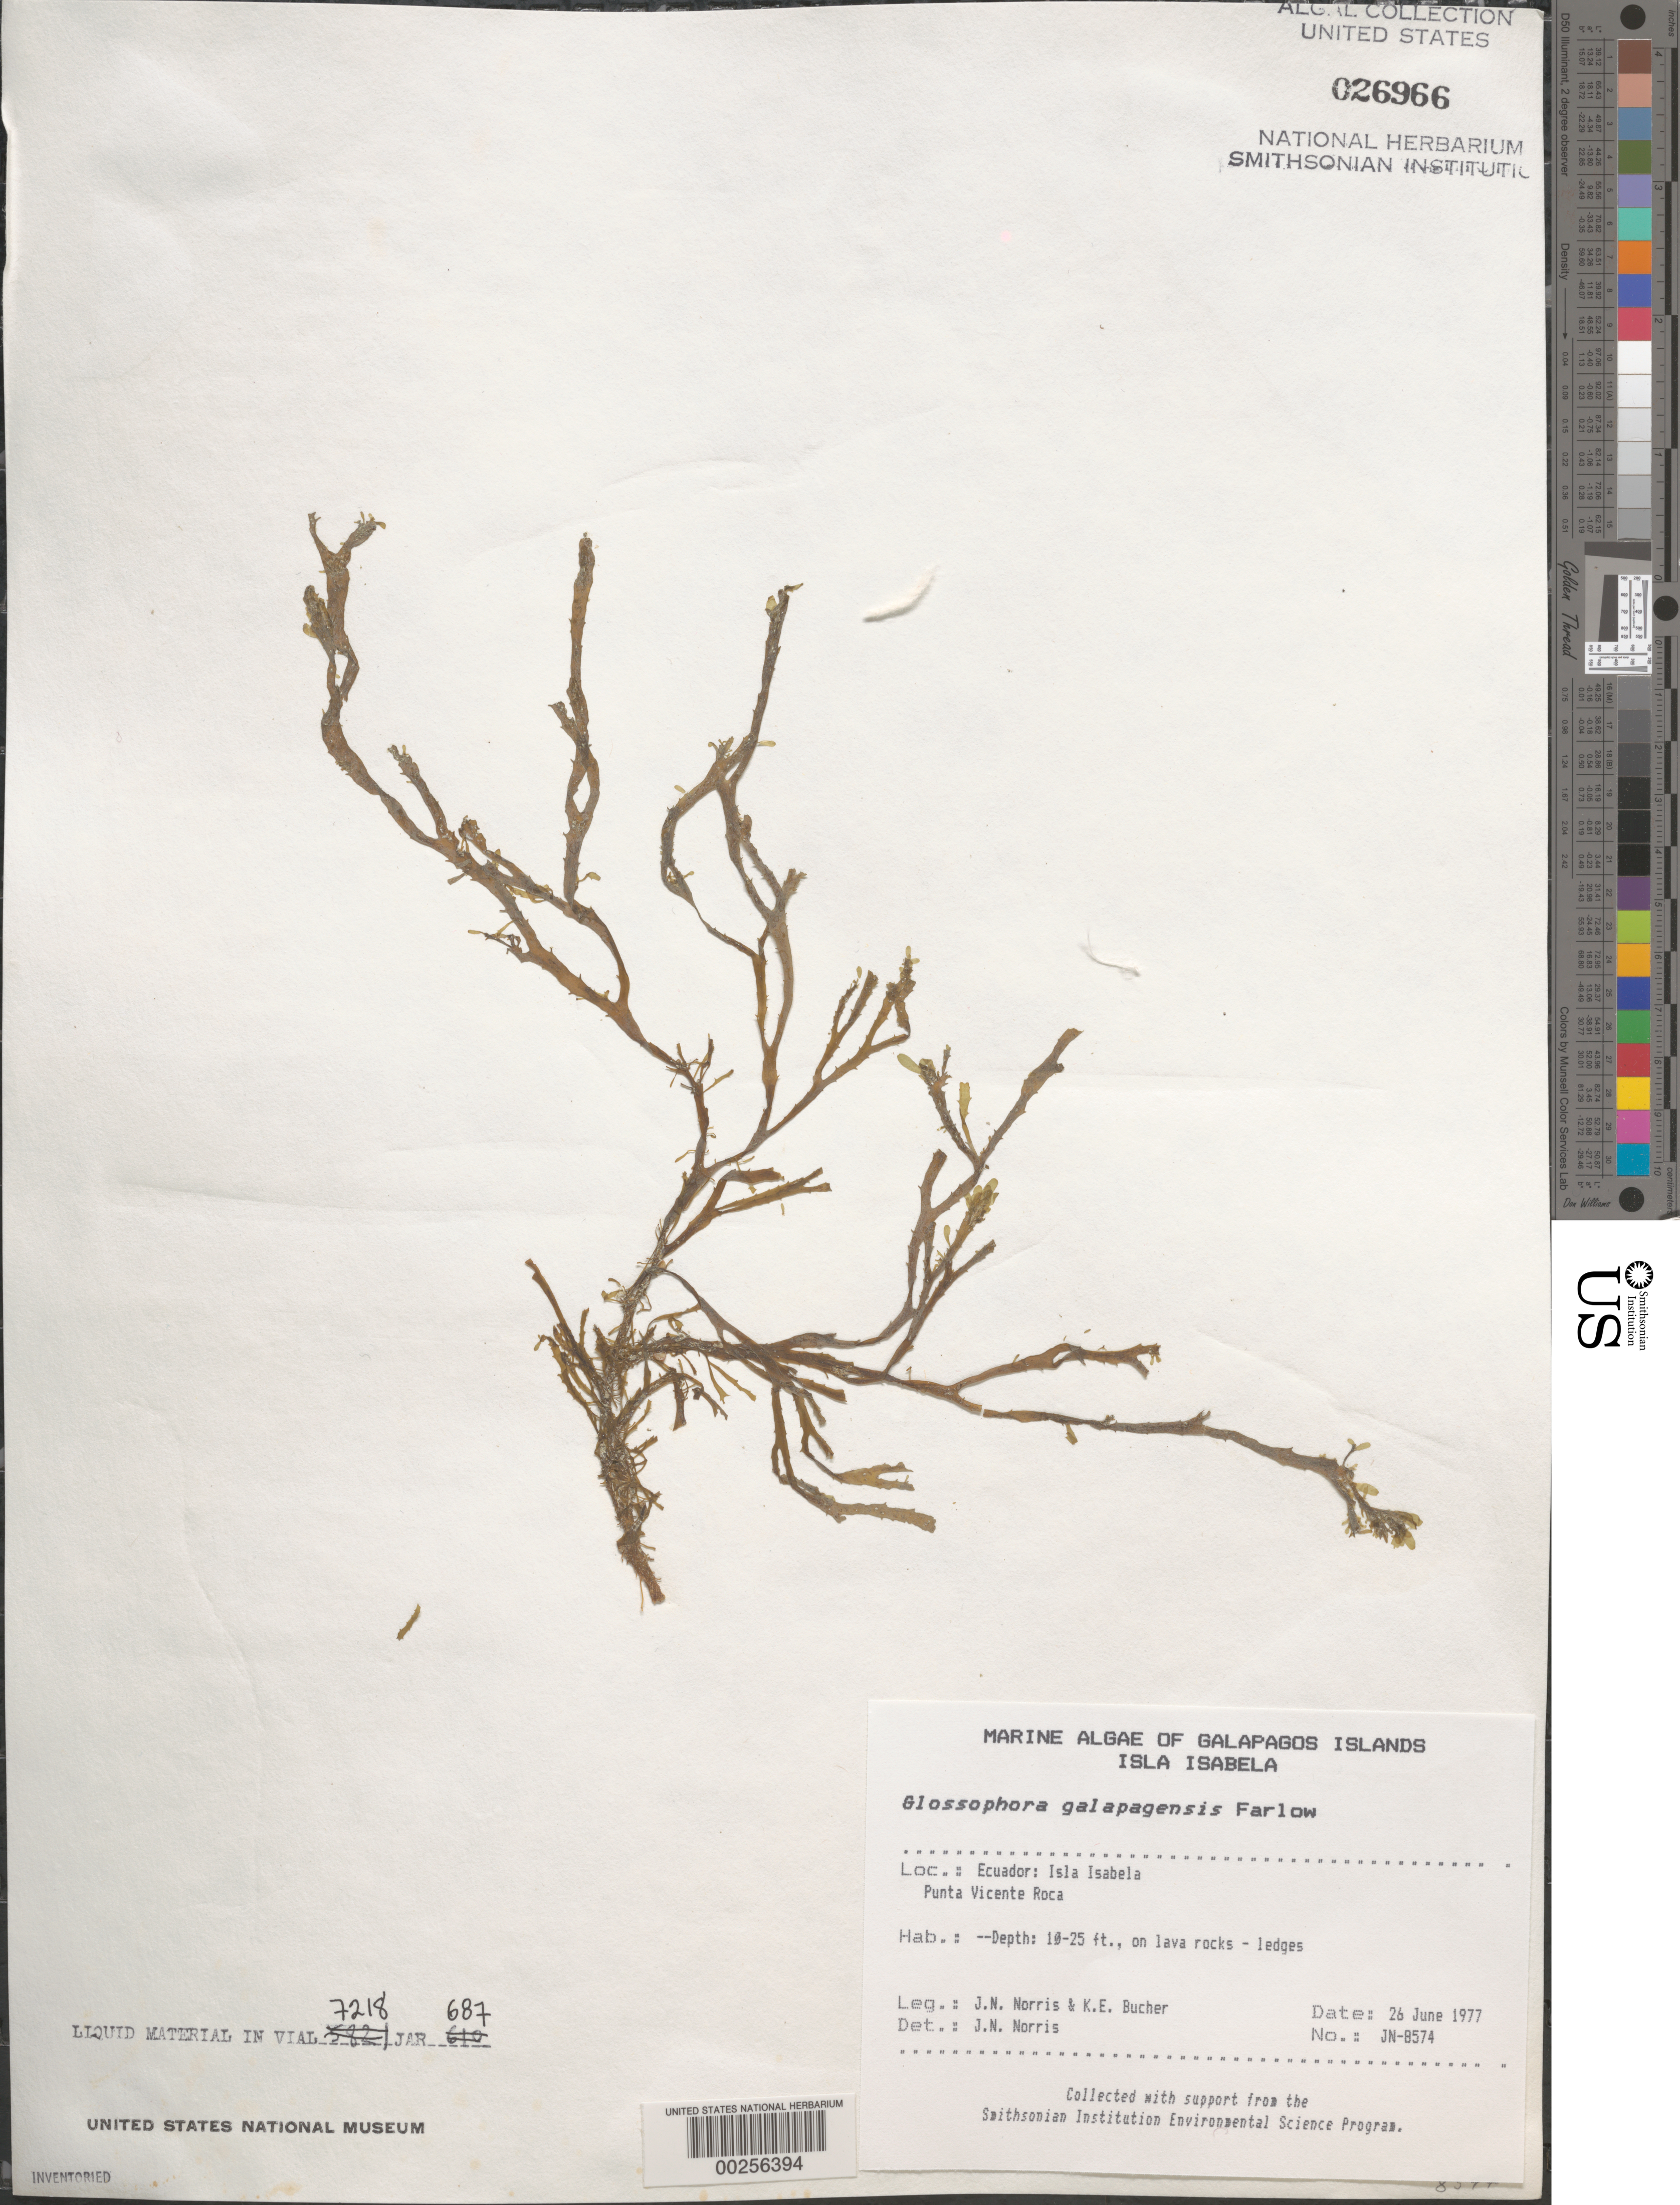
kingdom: Chromista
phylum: Ochrophyta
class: Phaeophyceae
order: Dictyotales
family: Dictyotaceae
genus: Dictyota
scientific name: Dictyota galapagensis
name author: (Farl.) De Clerck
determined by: Algae name updating Project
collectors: J. N. Norris & K. E. Bucher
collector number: JN-8574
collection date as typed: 26 Jun 1977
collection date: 1977-06-26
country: Ecuador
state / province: Colón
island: Isabela [Albemarle]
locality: Punta Vicente Roca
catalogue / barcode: US 26966